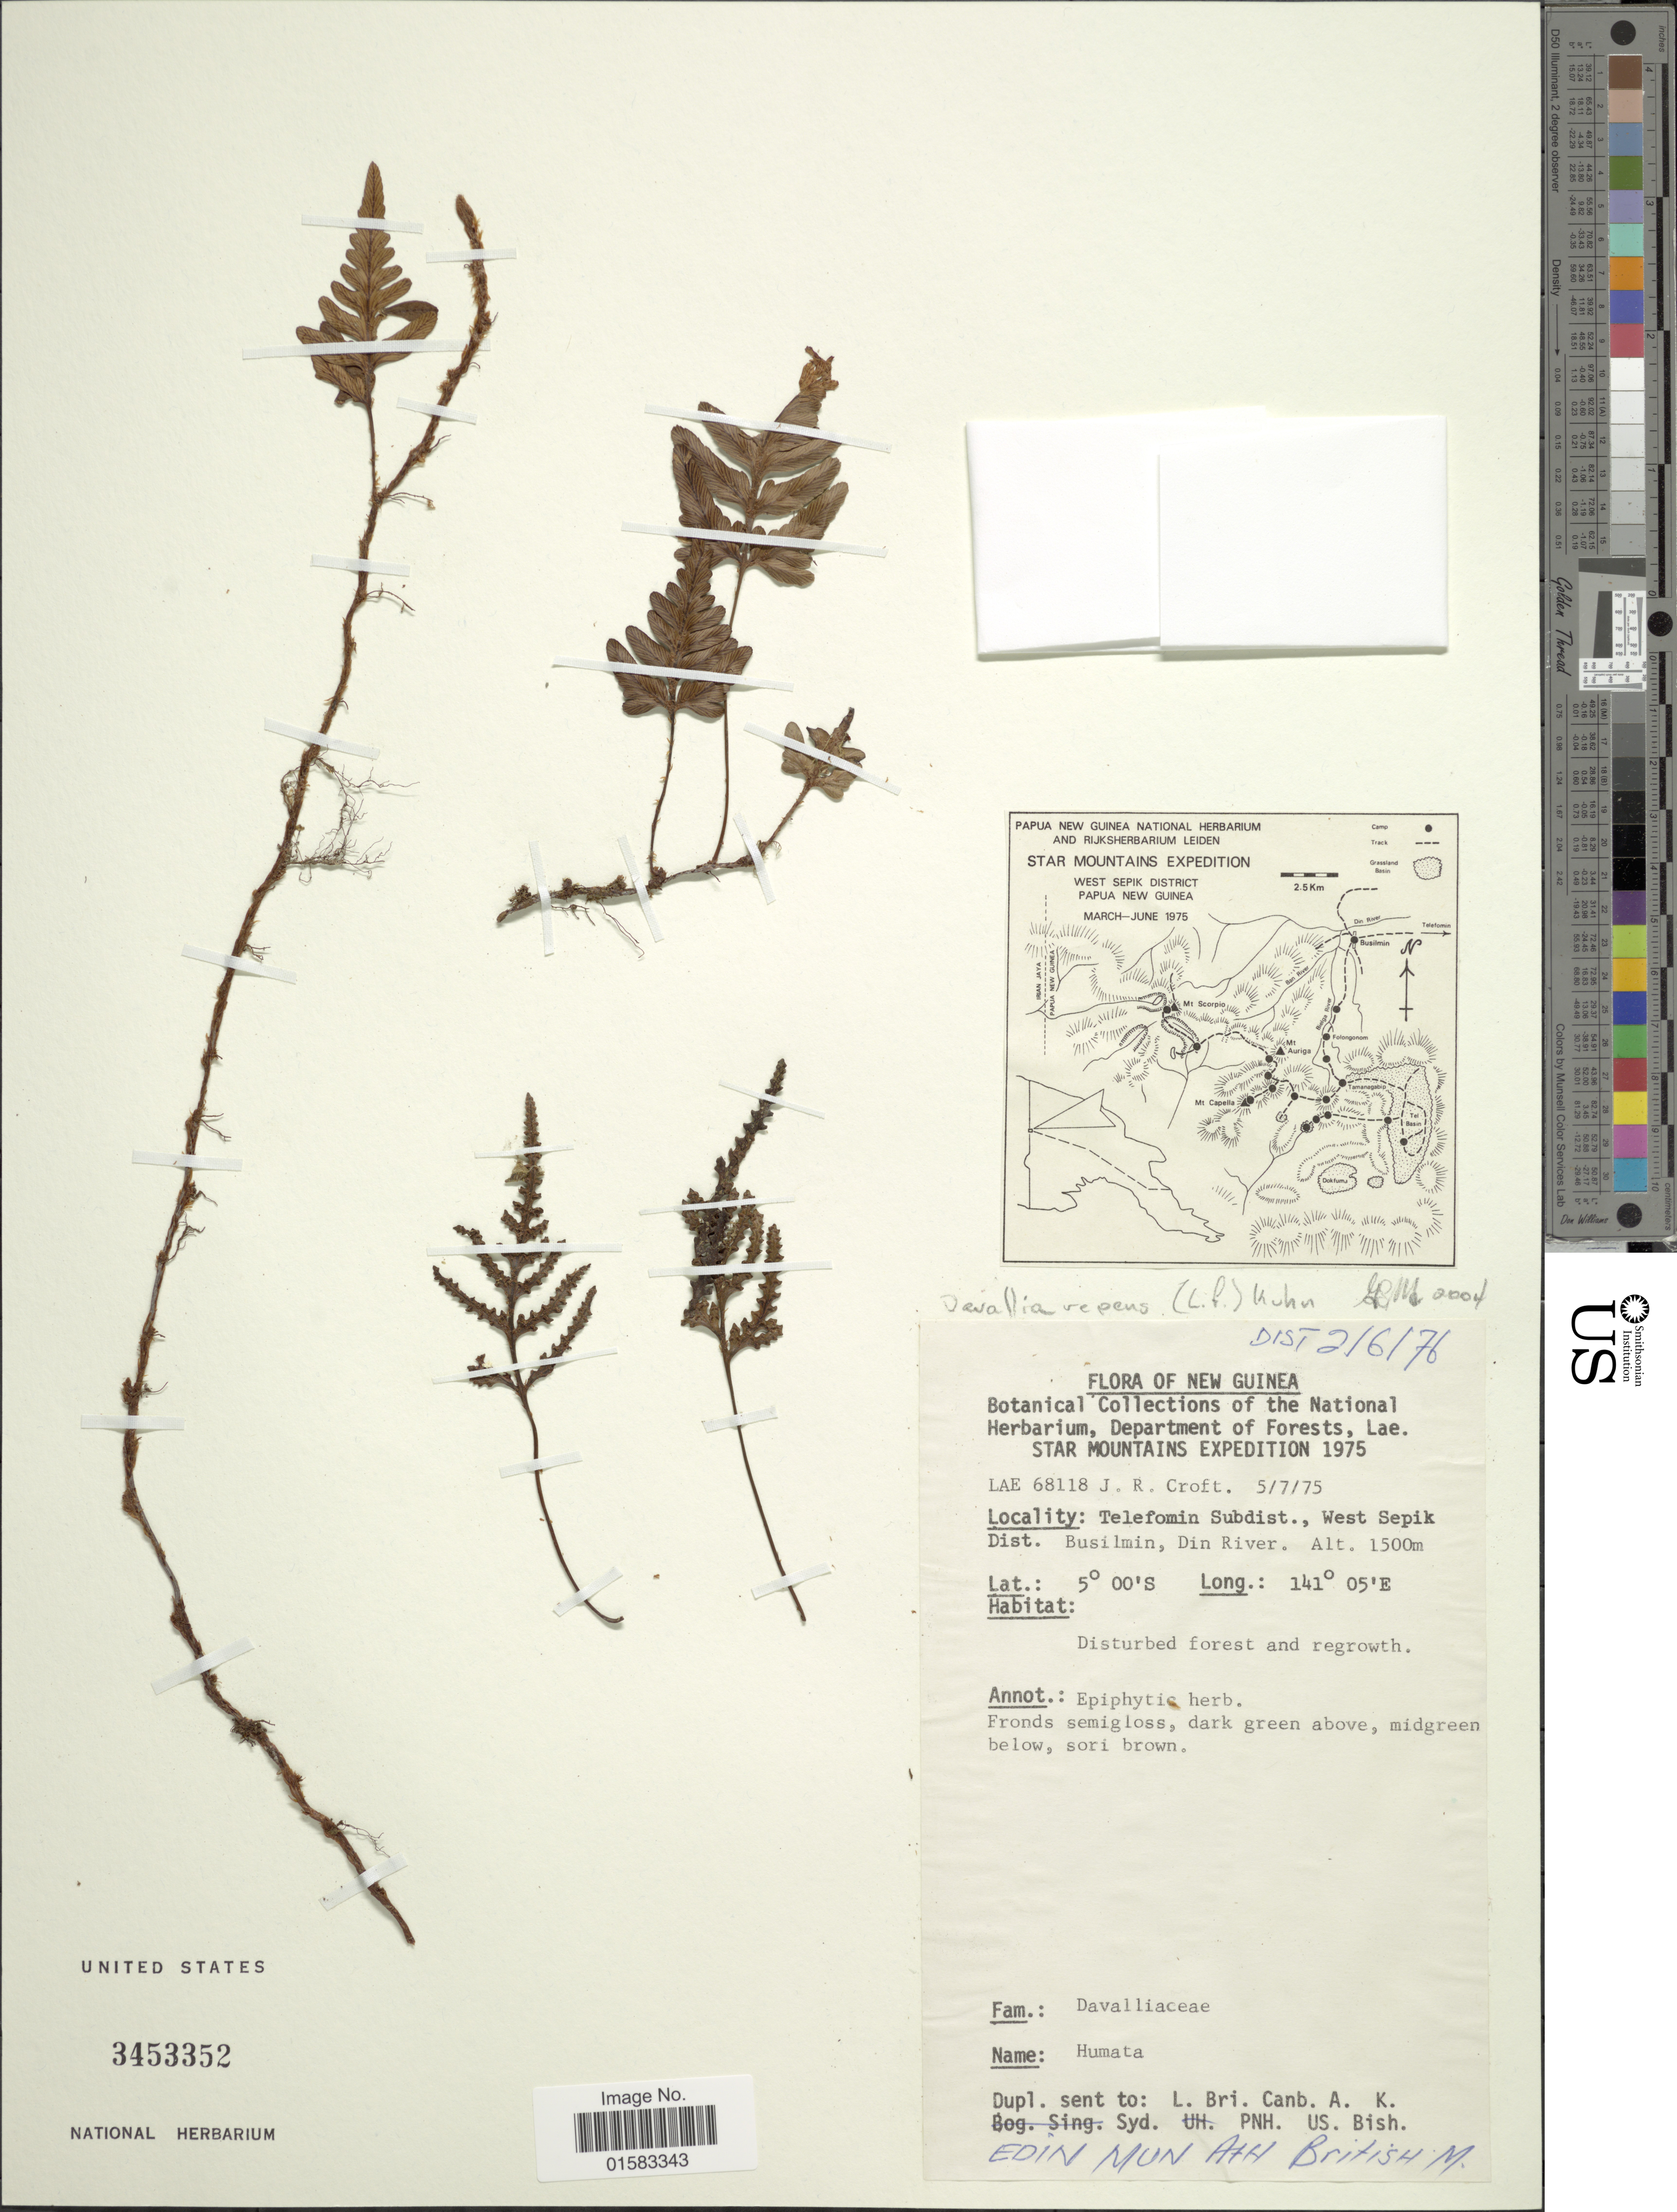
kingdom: Plantae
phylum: Tracheophyta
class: Polypodiopsida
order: Polypodiales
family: Davalliaceae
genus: Davallia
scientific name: Davallia repens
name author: (L. f.) Kuhn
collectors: J. R. Croft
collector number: LAE 68118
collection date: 1975-07-05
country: Papua New Guinea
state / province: Sandaun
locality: Telefomin Subdist, West Sepik, Busilmin, Din River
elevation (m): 1500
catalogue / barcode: US 3453352